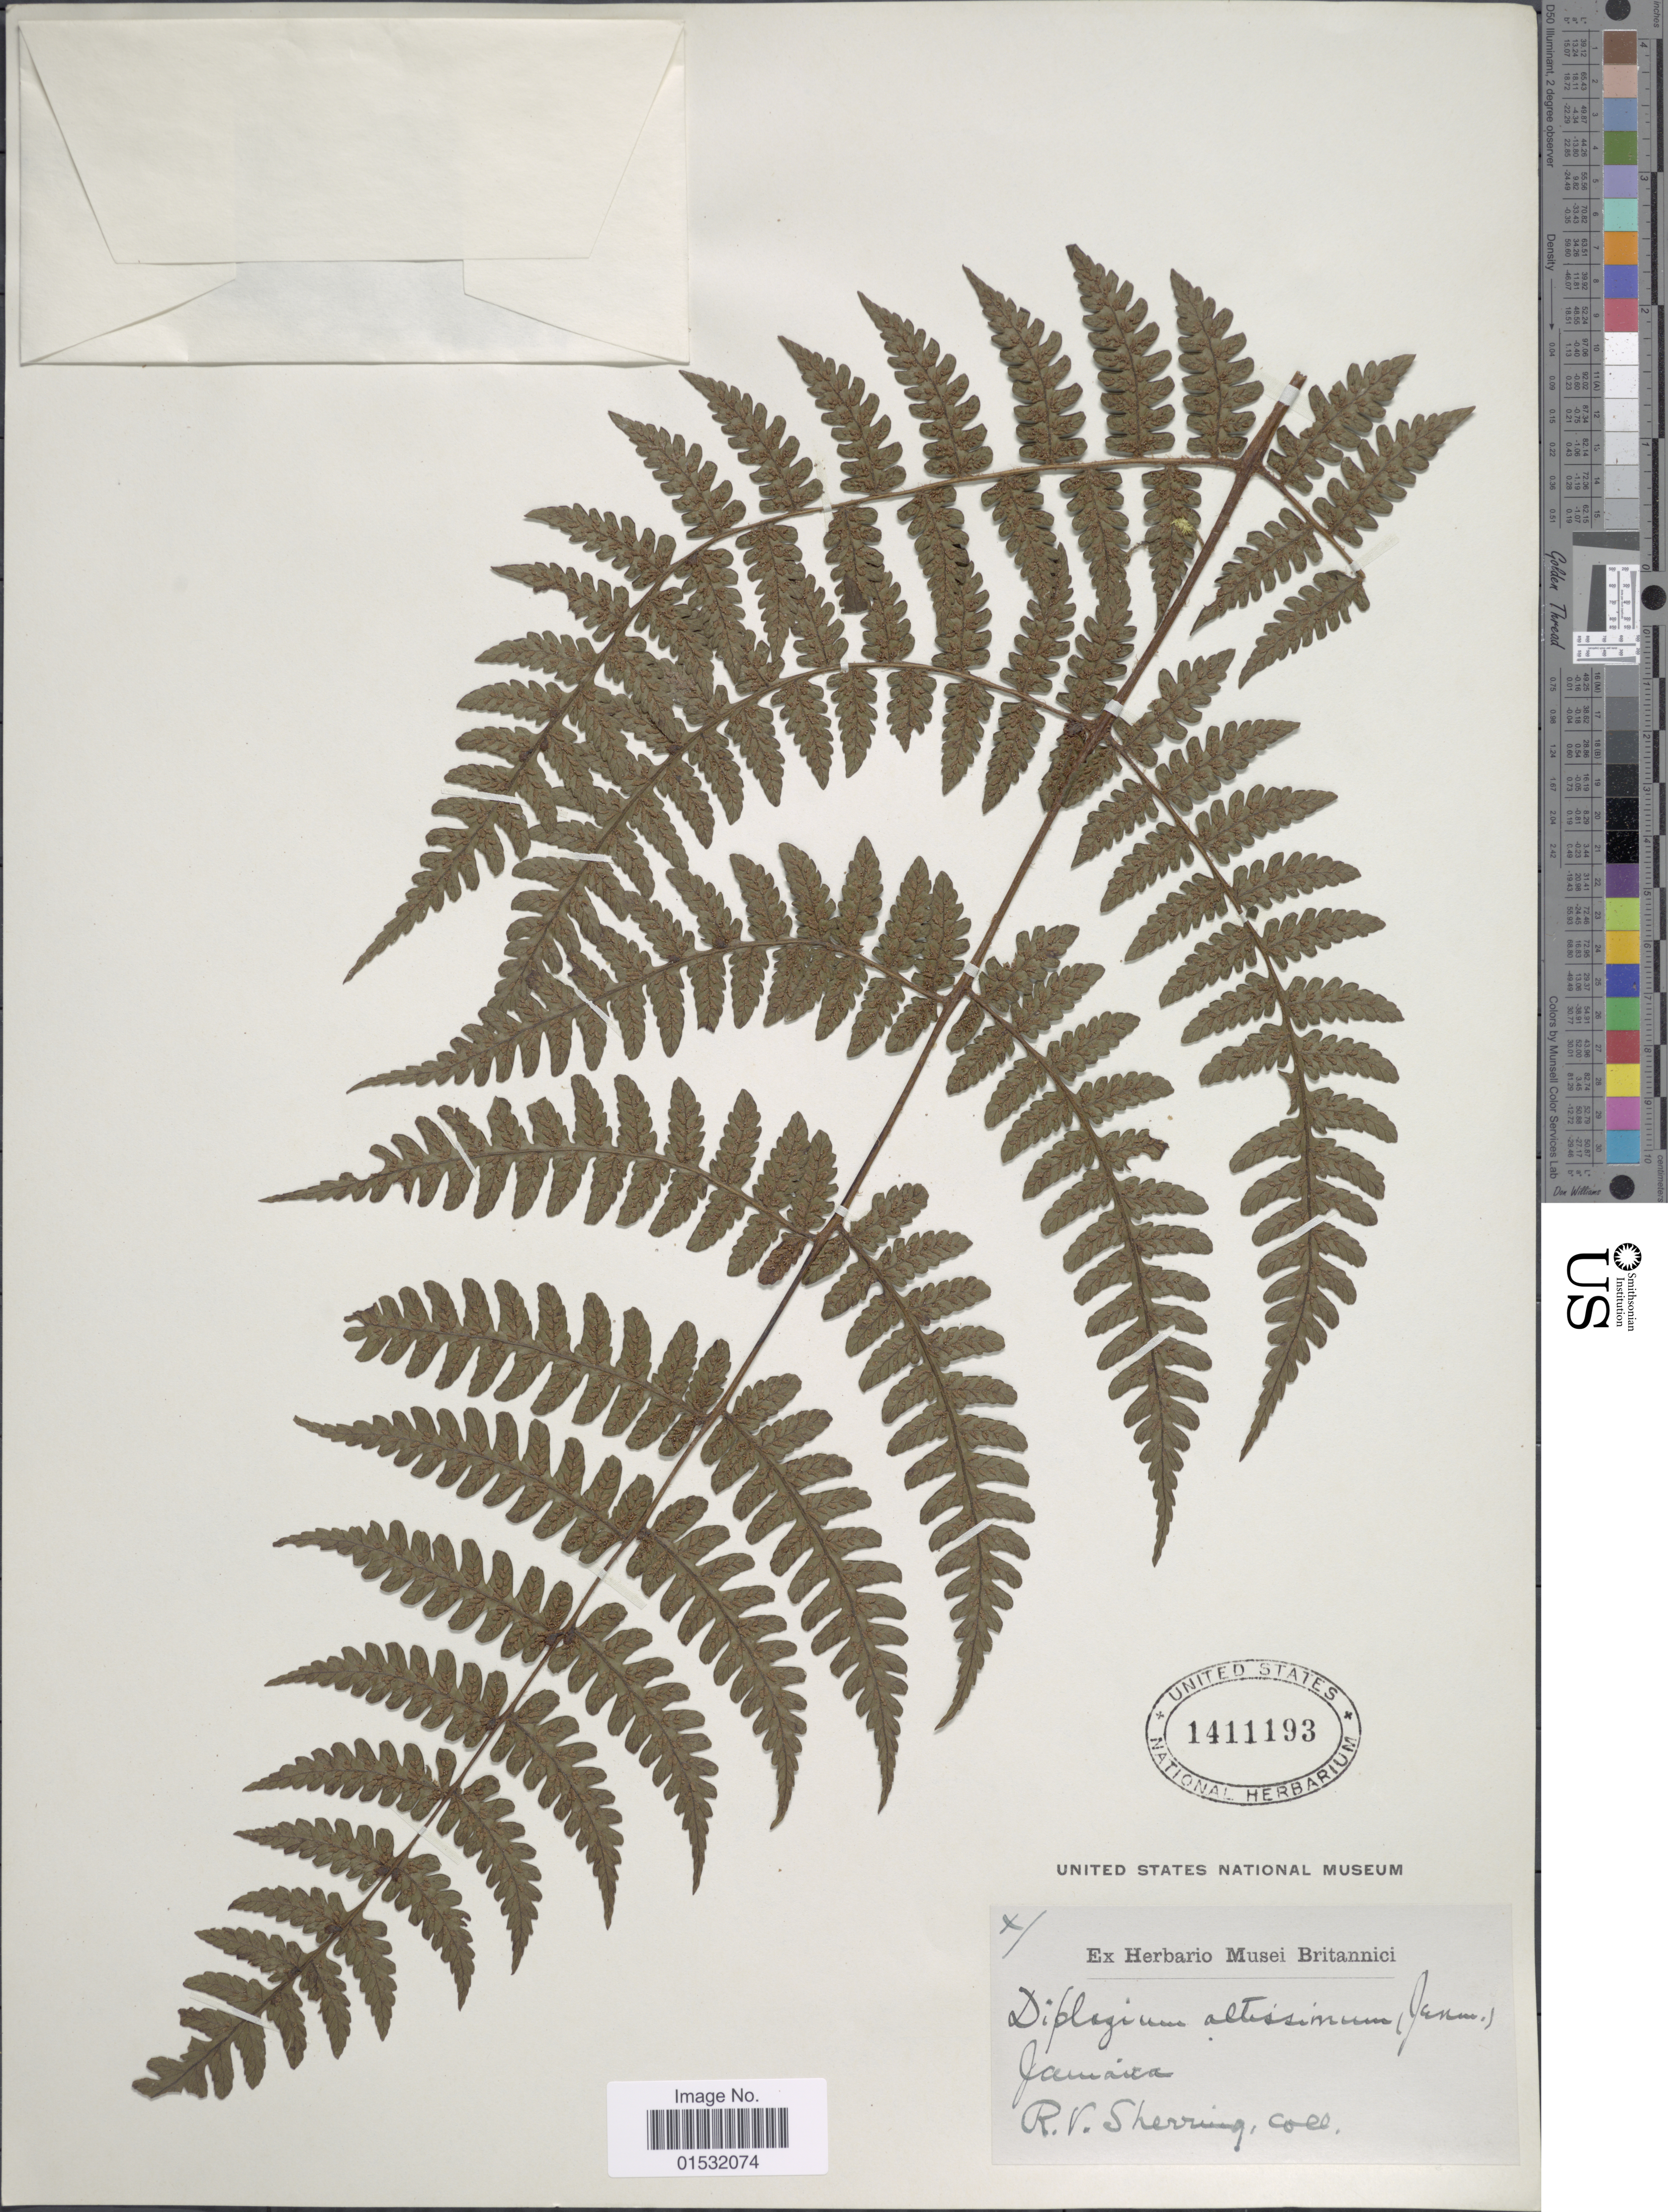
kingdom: Plantae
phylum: Tracheophyta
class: Polypodiopsida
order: Polypodiales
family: Athyriaceae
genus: Diplazium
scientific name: Diplazium altissimum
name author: (Jenman) C. Chr.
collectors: R. Sherring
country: Jamaica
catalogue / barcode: US 1411193